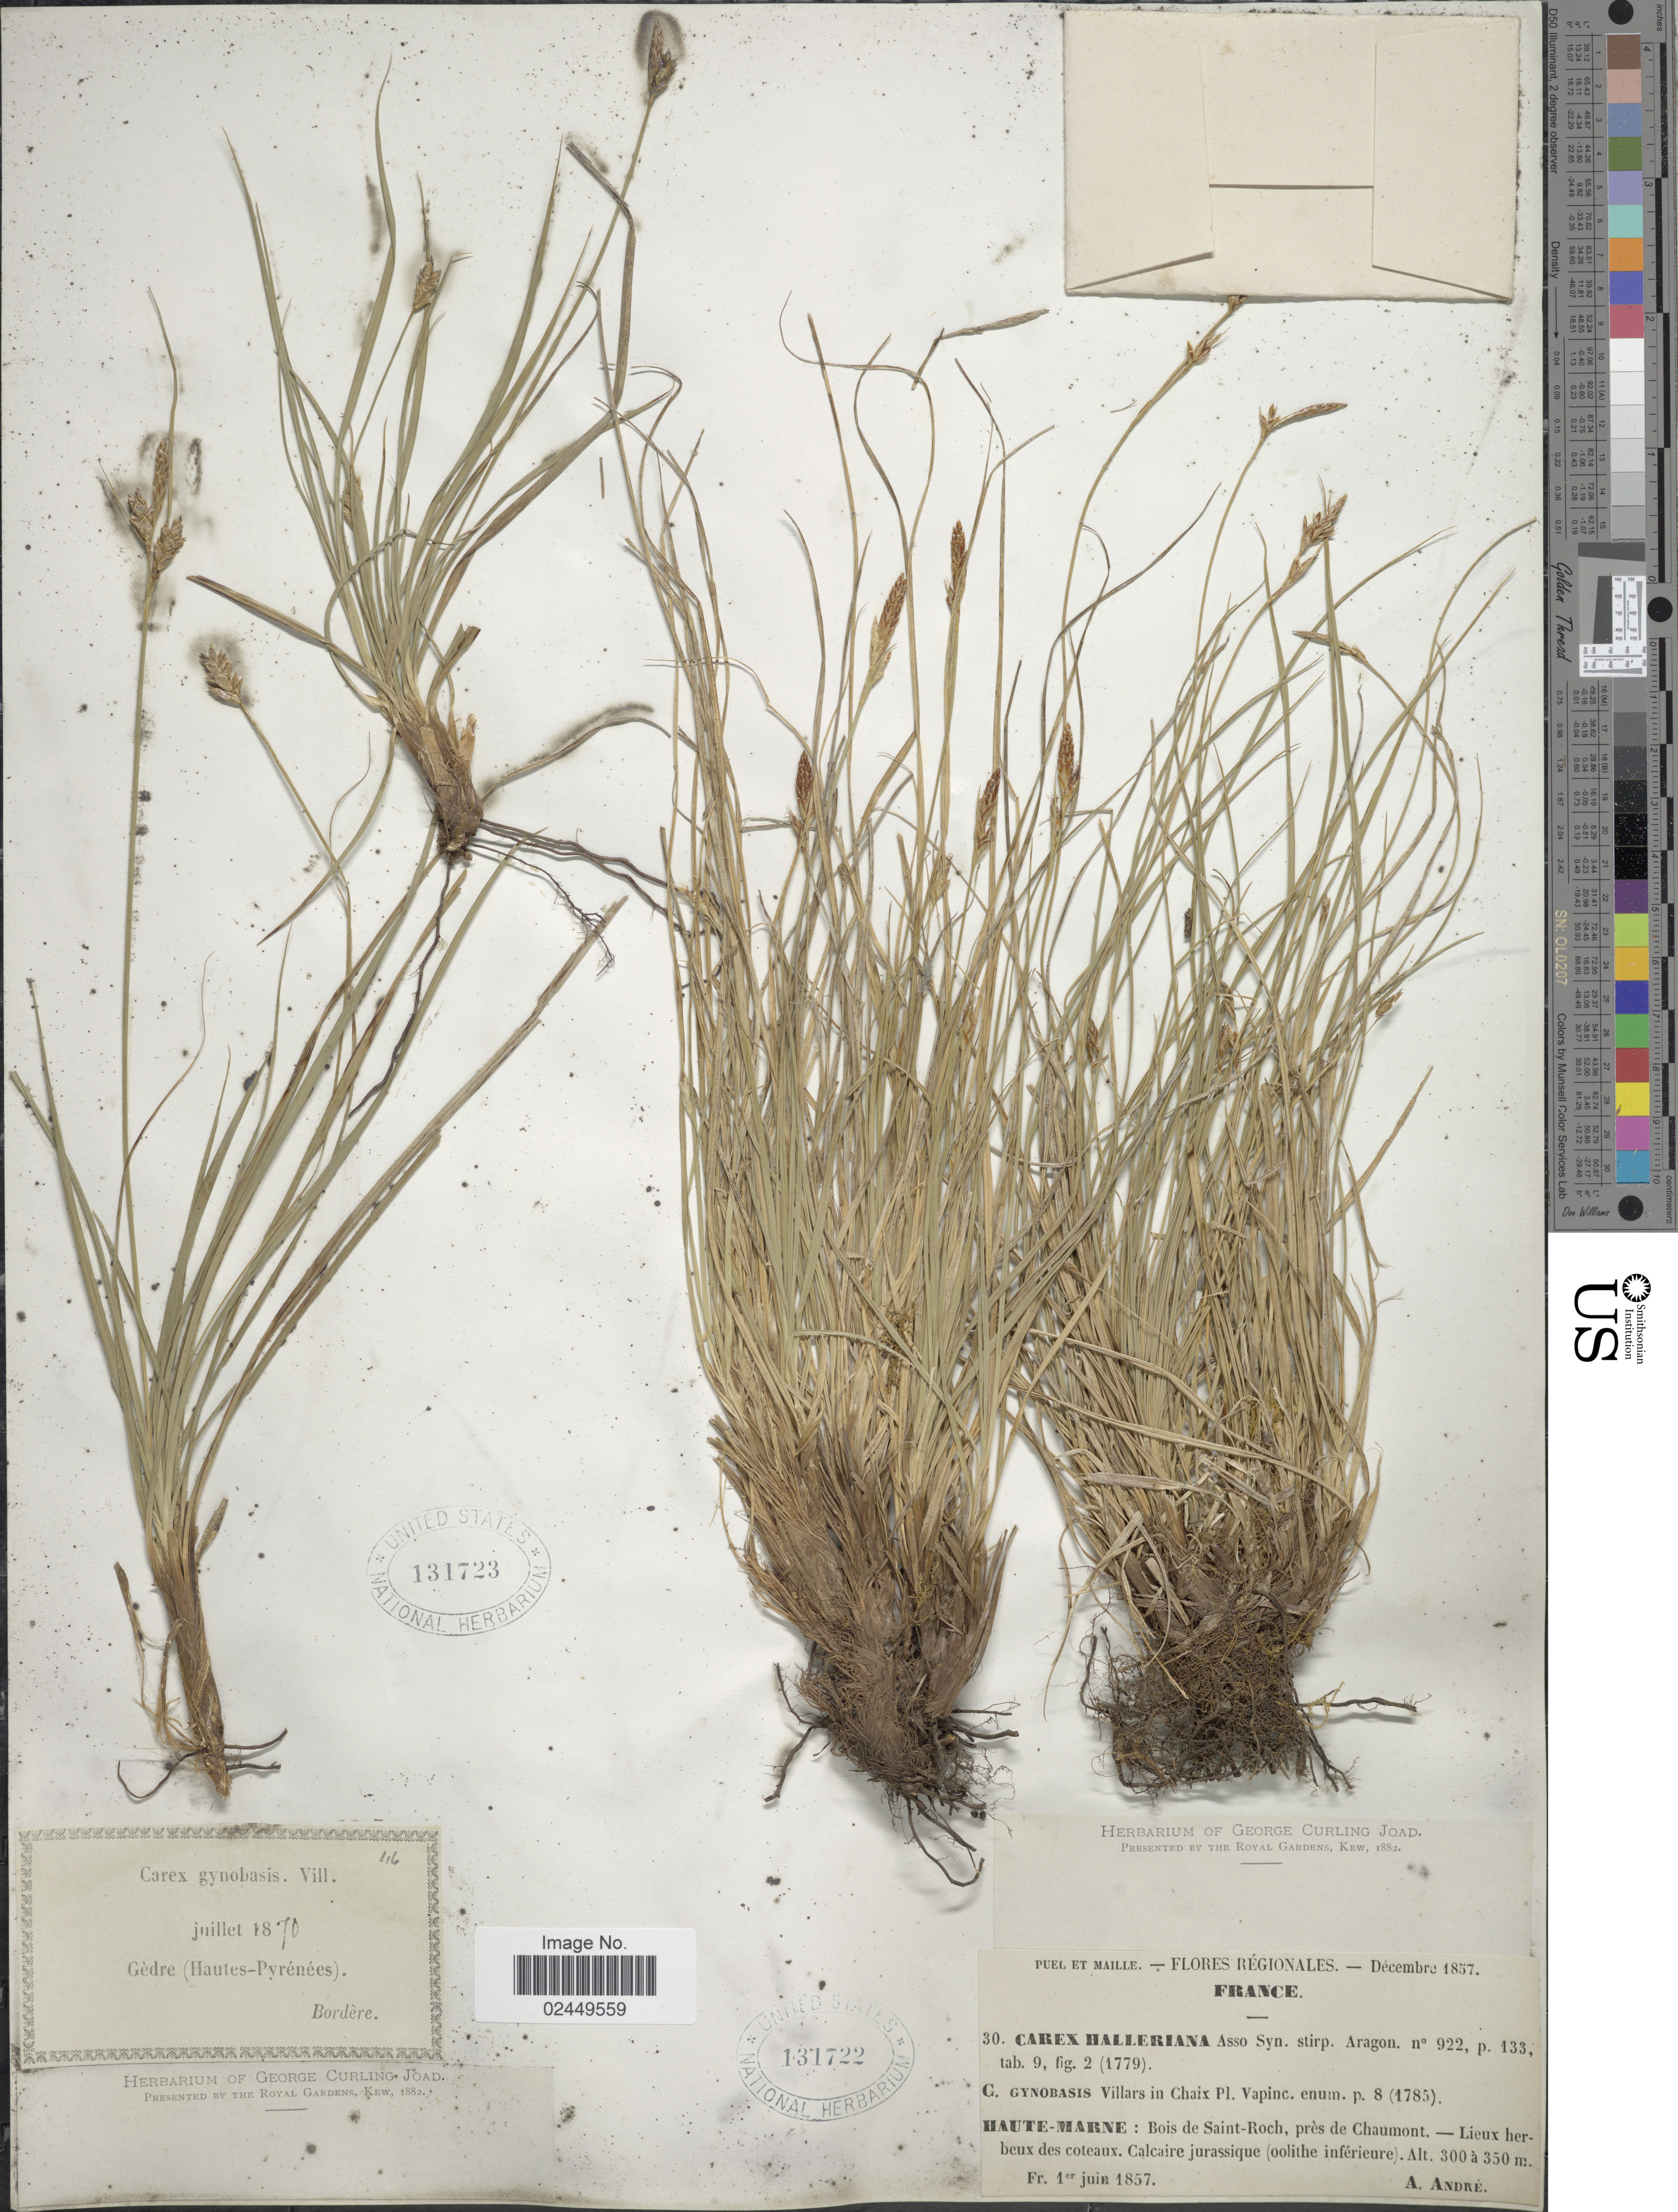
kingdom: Plantae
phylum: Tracheophyta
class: Liliopsida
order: Poales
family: Cyperaceae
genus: Carex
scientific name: Carex halleriana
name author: Asso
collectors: A. André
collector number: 30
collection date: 1857-06-01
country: France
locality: Haute-Marne: Bois de Saint-Roch, pres de Chaumont - Lieux herbeux des coteaux. Calcaire jurassique (oolithe inferieure). Puel et Maile - Regionales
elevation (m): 300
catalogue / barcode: US 131722